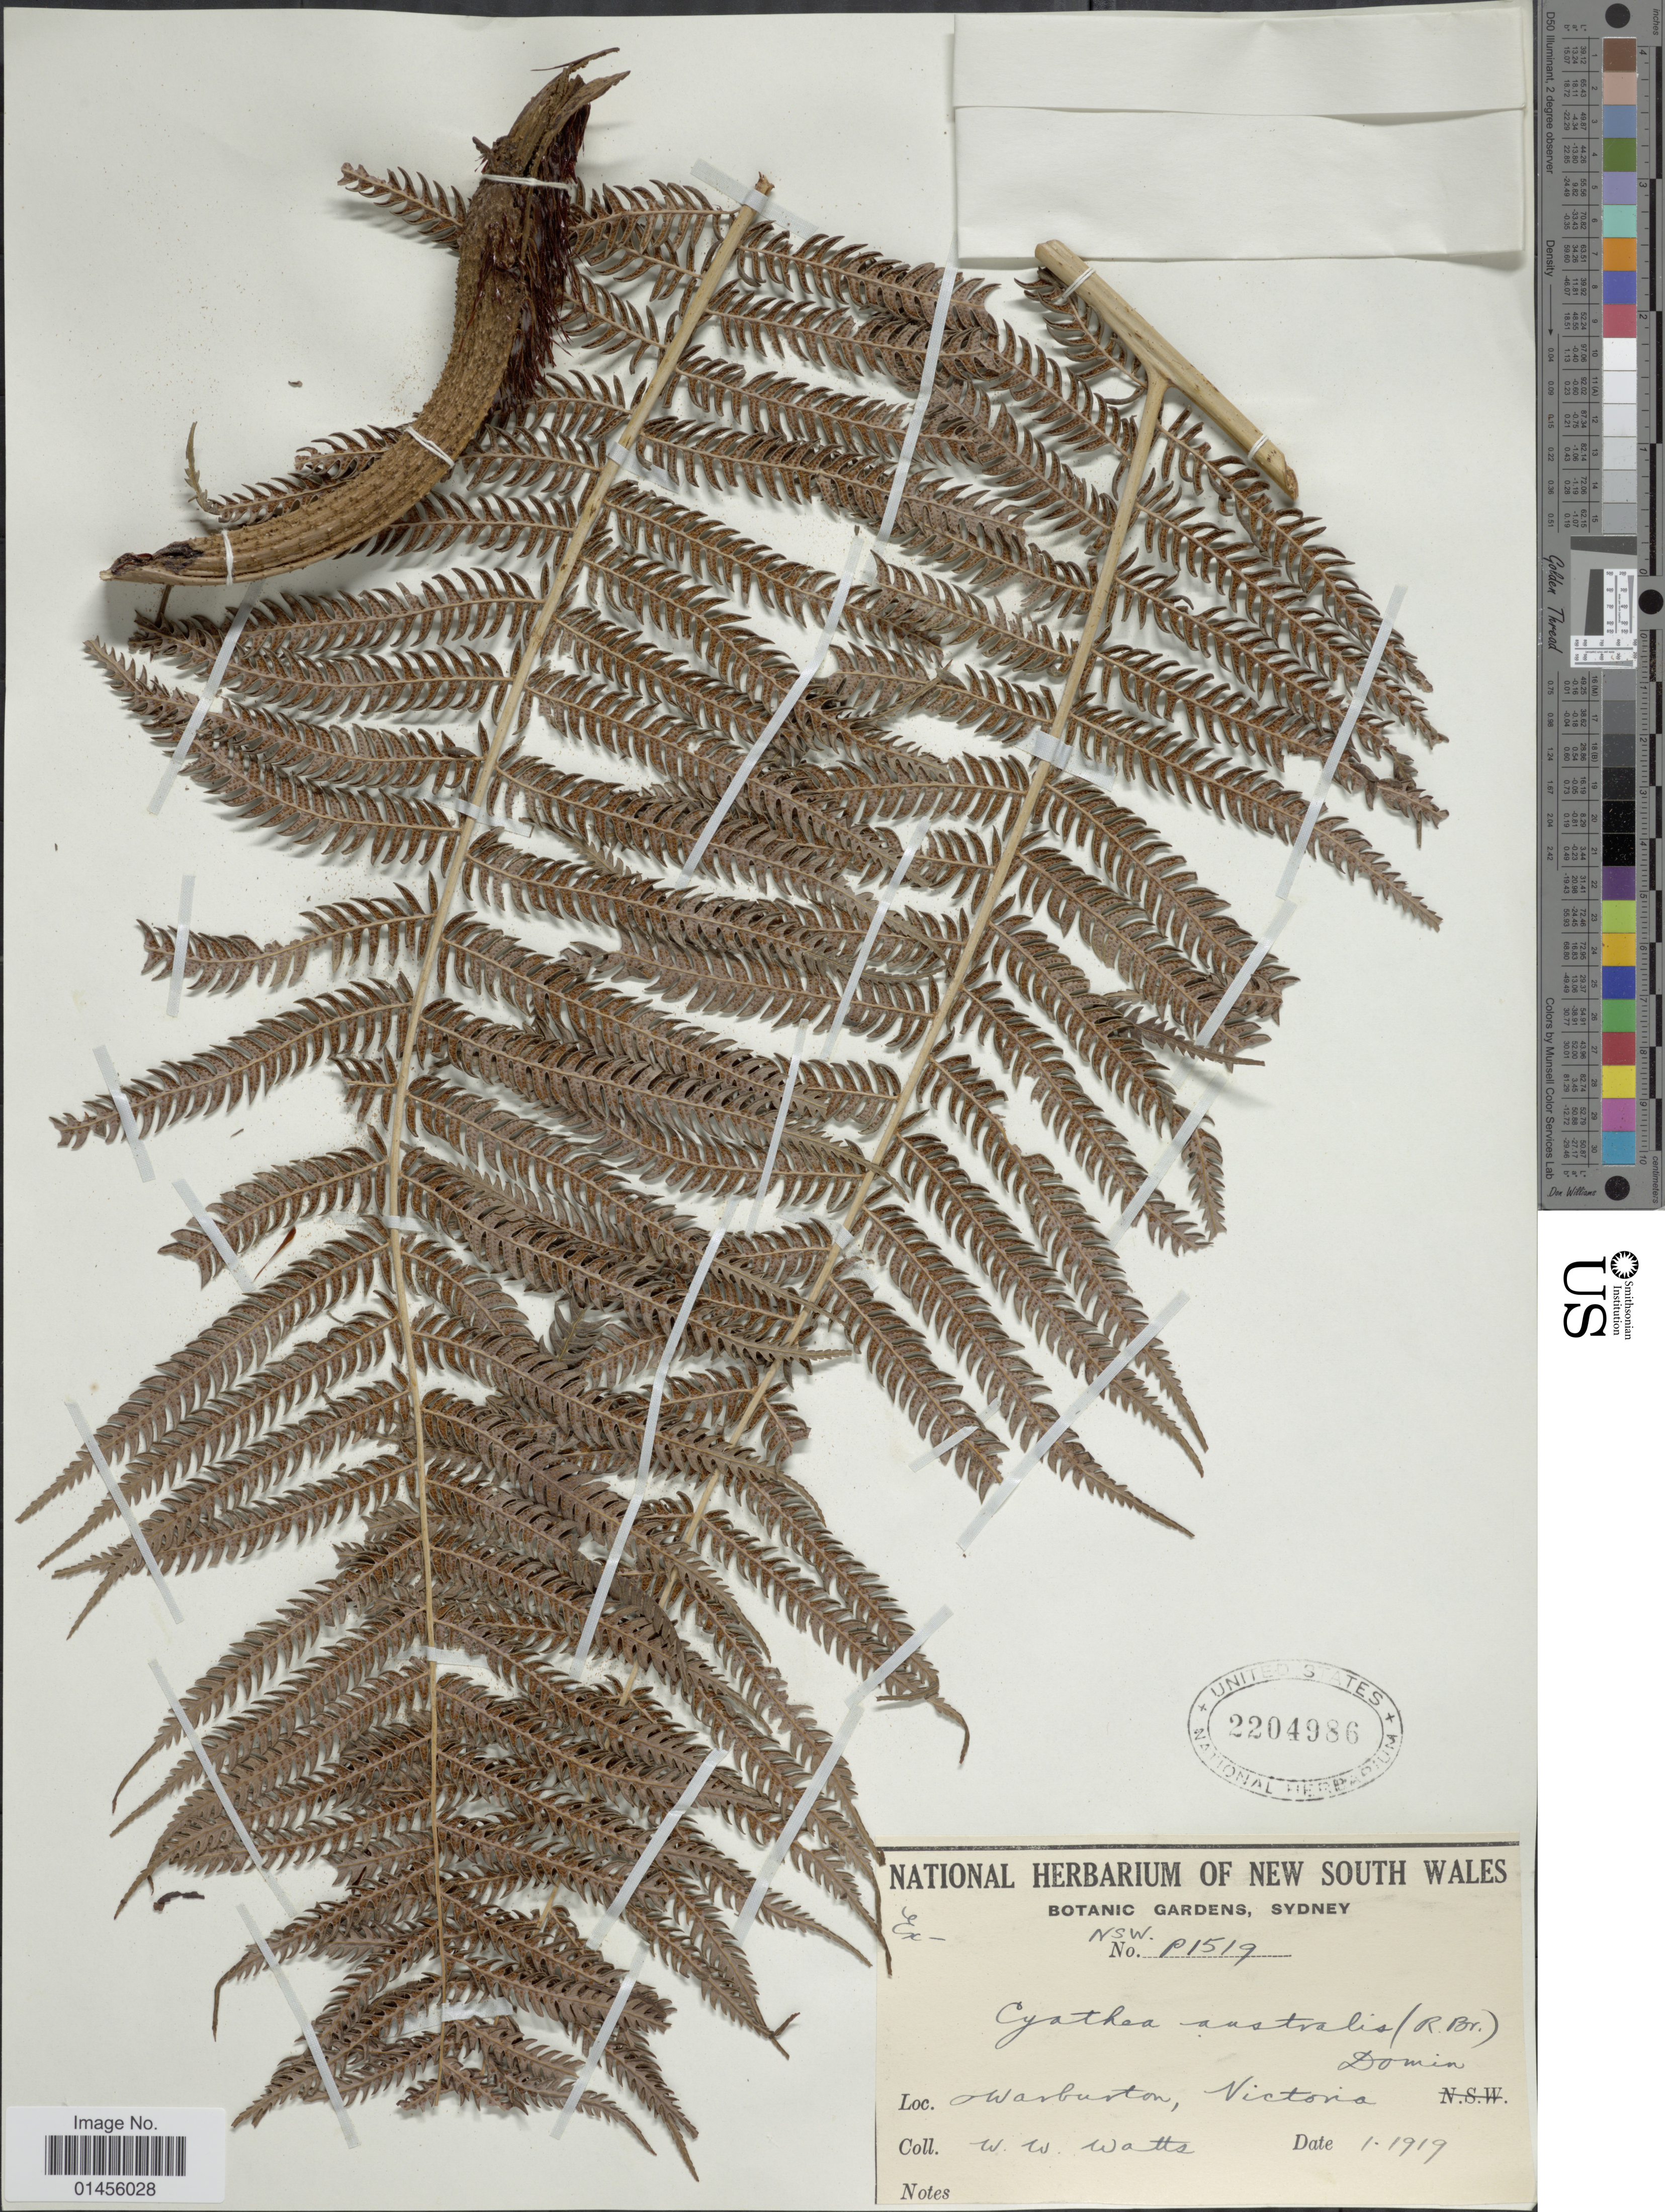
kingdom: Plantae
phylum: Tracheophyta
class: Polypodiopsida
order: Cyatheales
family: Cyatheaceae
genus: Alsophila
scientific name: Alsophila australis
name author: R. Br.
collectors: W. W. Watts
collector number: P1519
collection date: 1919-01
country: Australia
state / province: Victoria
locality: Warburton, Victoria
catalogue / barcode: US 2204986